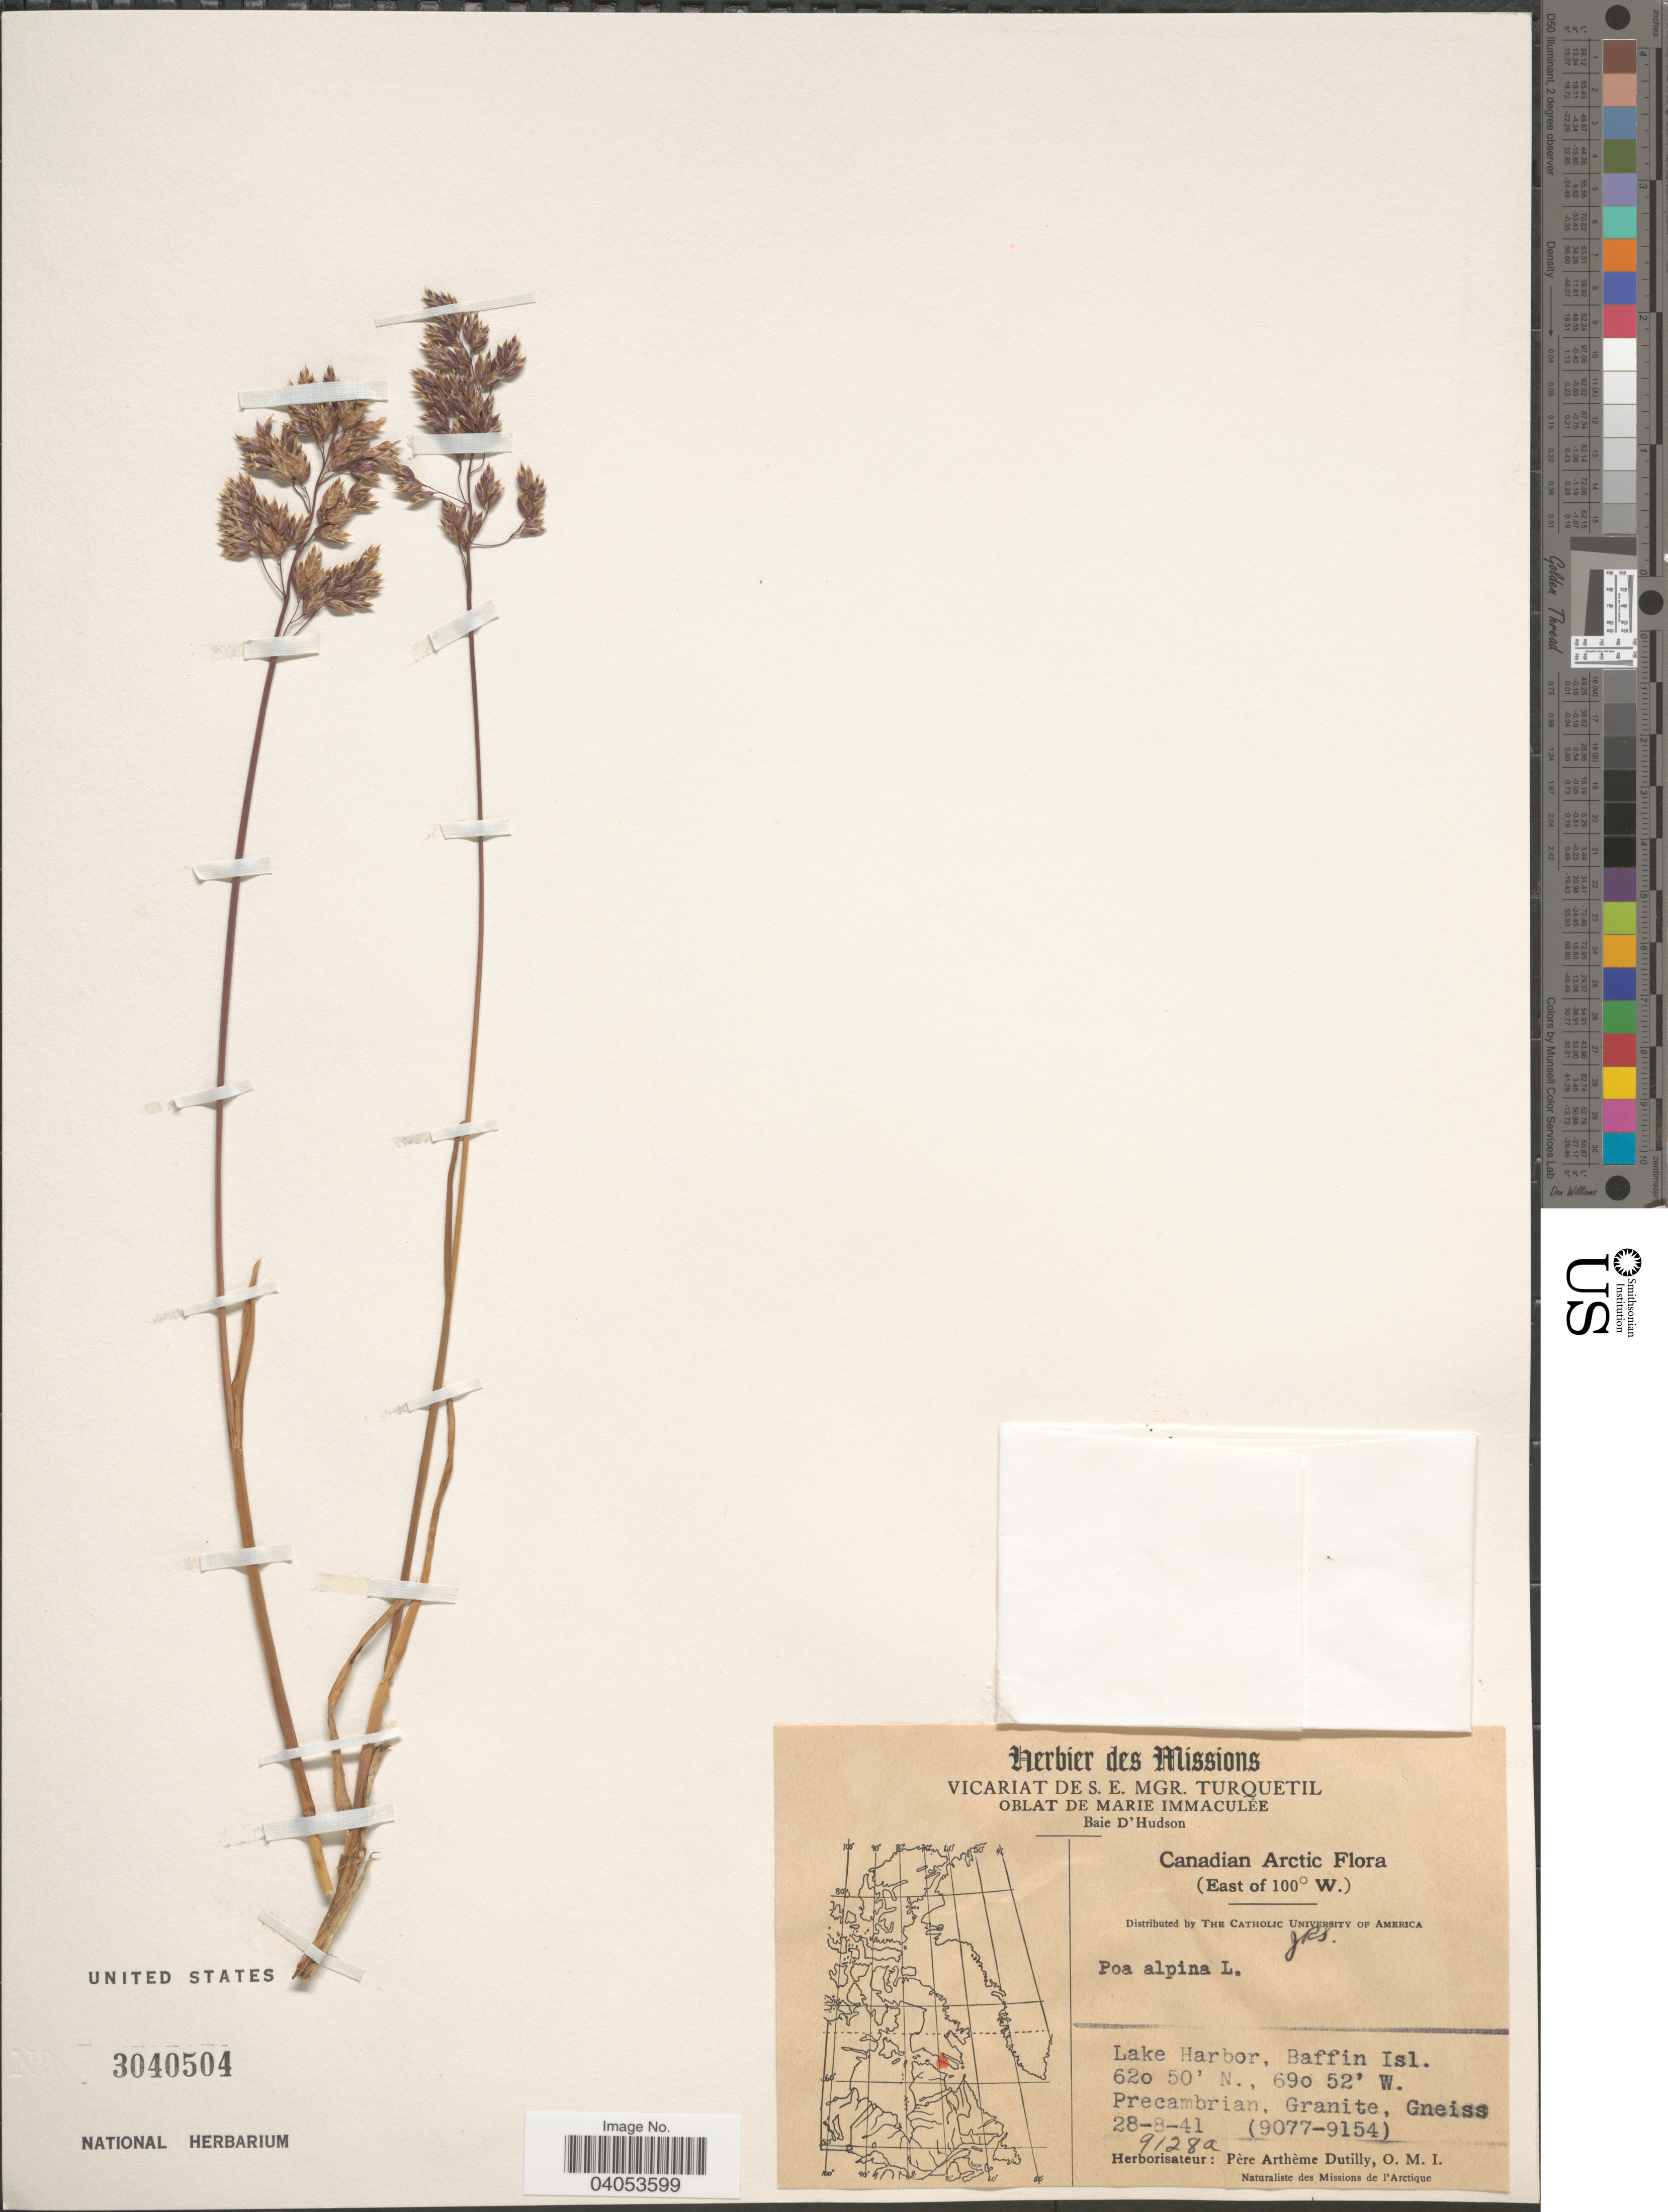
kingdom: Plantae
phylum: Tracheophyta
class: Liliopsida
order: Poales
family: Poaceae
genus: Poa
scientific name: Poa alpina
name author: L.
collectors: P. Dutilly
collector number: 9128a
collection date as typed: Transcribed d/m/y: 28/8/41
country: Canada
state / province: Nunavut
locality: Canadian Arctic. (East of 100° W.). Lake Harbor, Baffin Isl.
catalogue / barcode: US 3040504